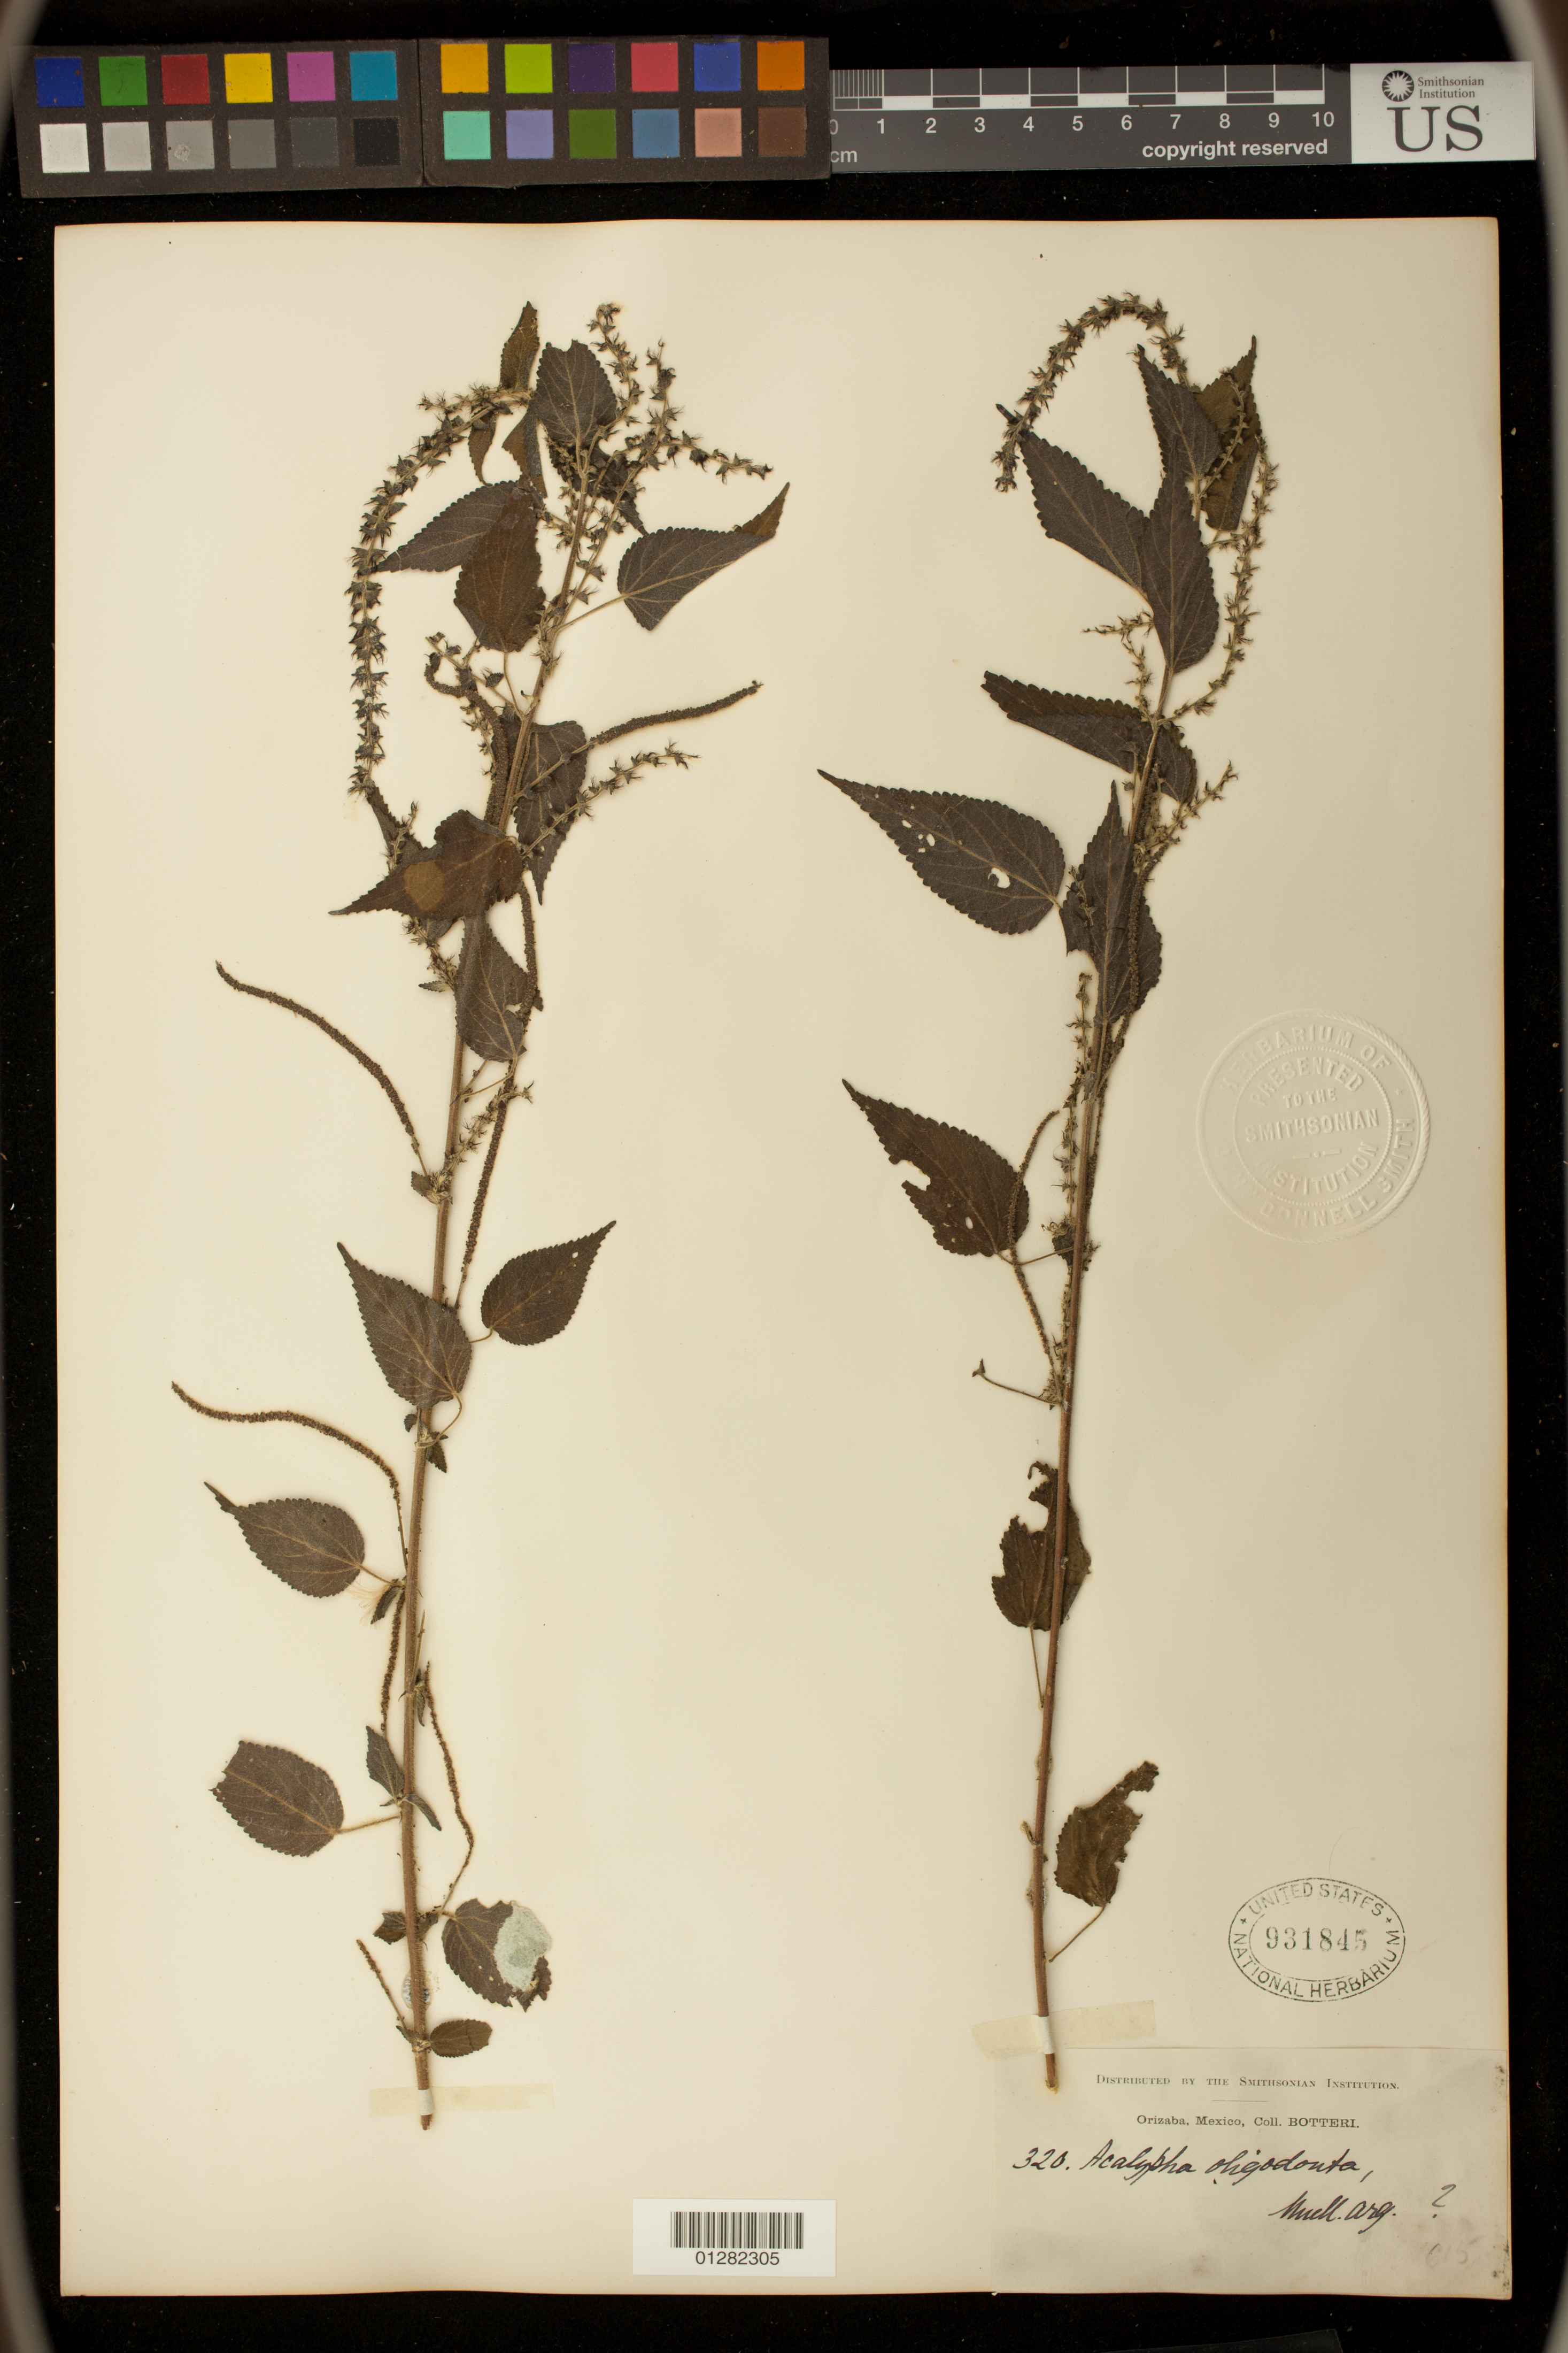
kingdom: Plantae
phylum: Tracheophyta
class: Magnoliopsida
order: Malpighiales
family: Euphorbiaceae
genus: Acalypha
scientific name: Acalypha oligodonta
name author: Müll. Arg.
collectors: C. A. Purpus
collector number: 320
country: Mexico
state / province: Veracruz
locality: Orizaba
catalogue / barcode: US 931845